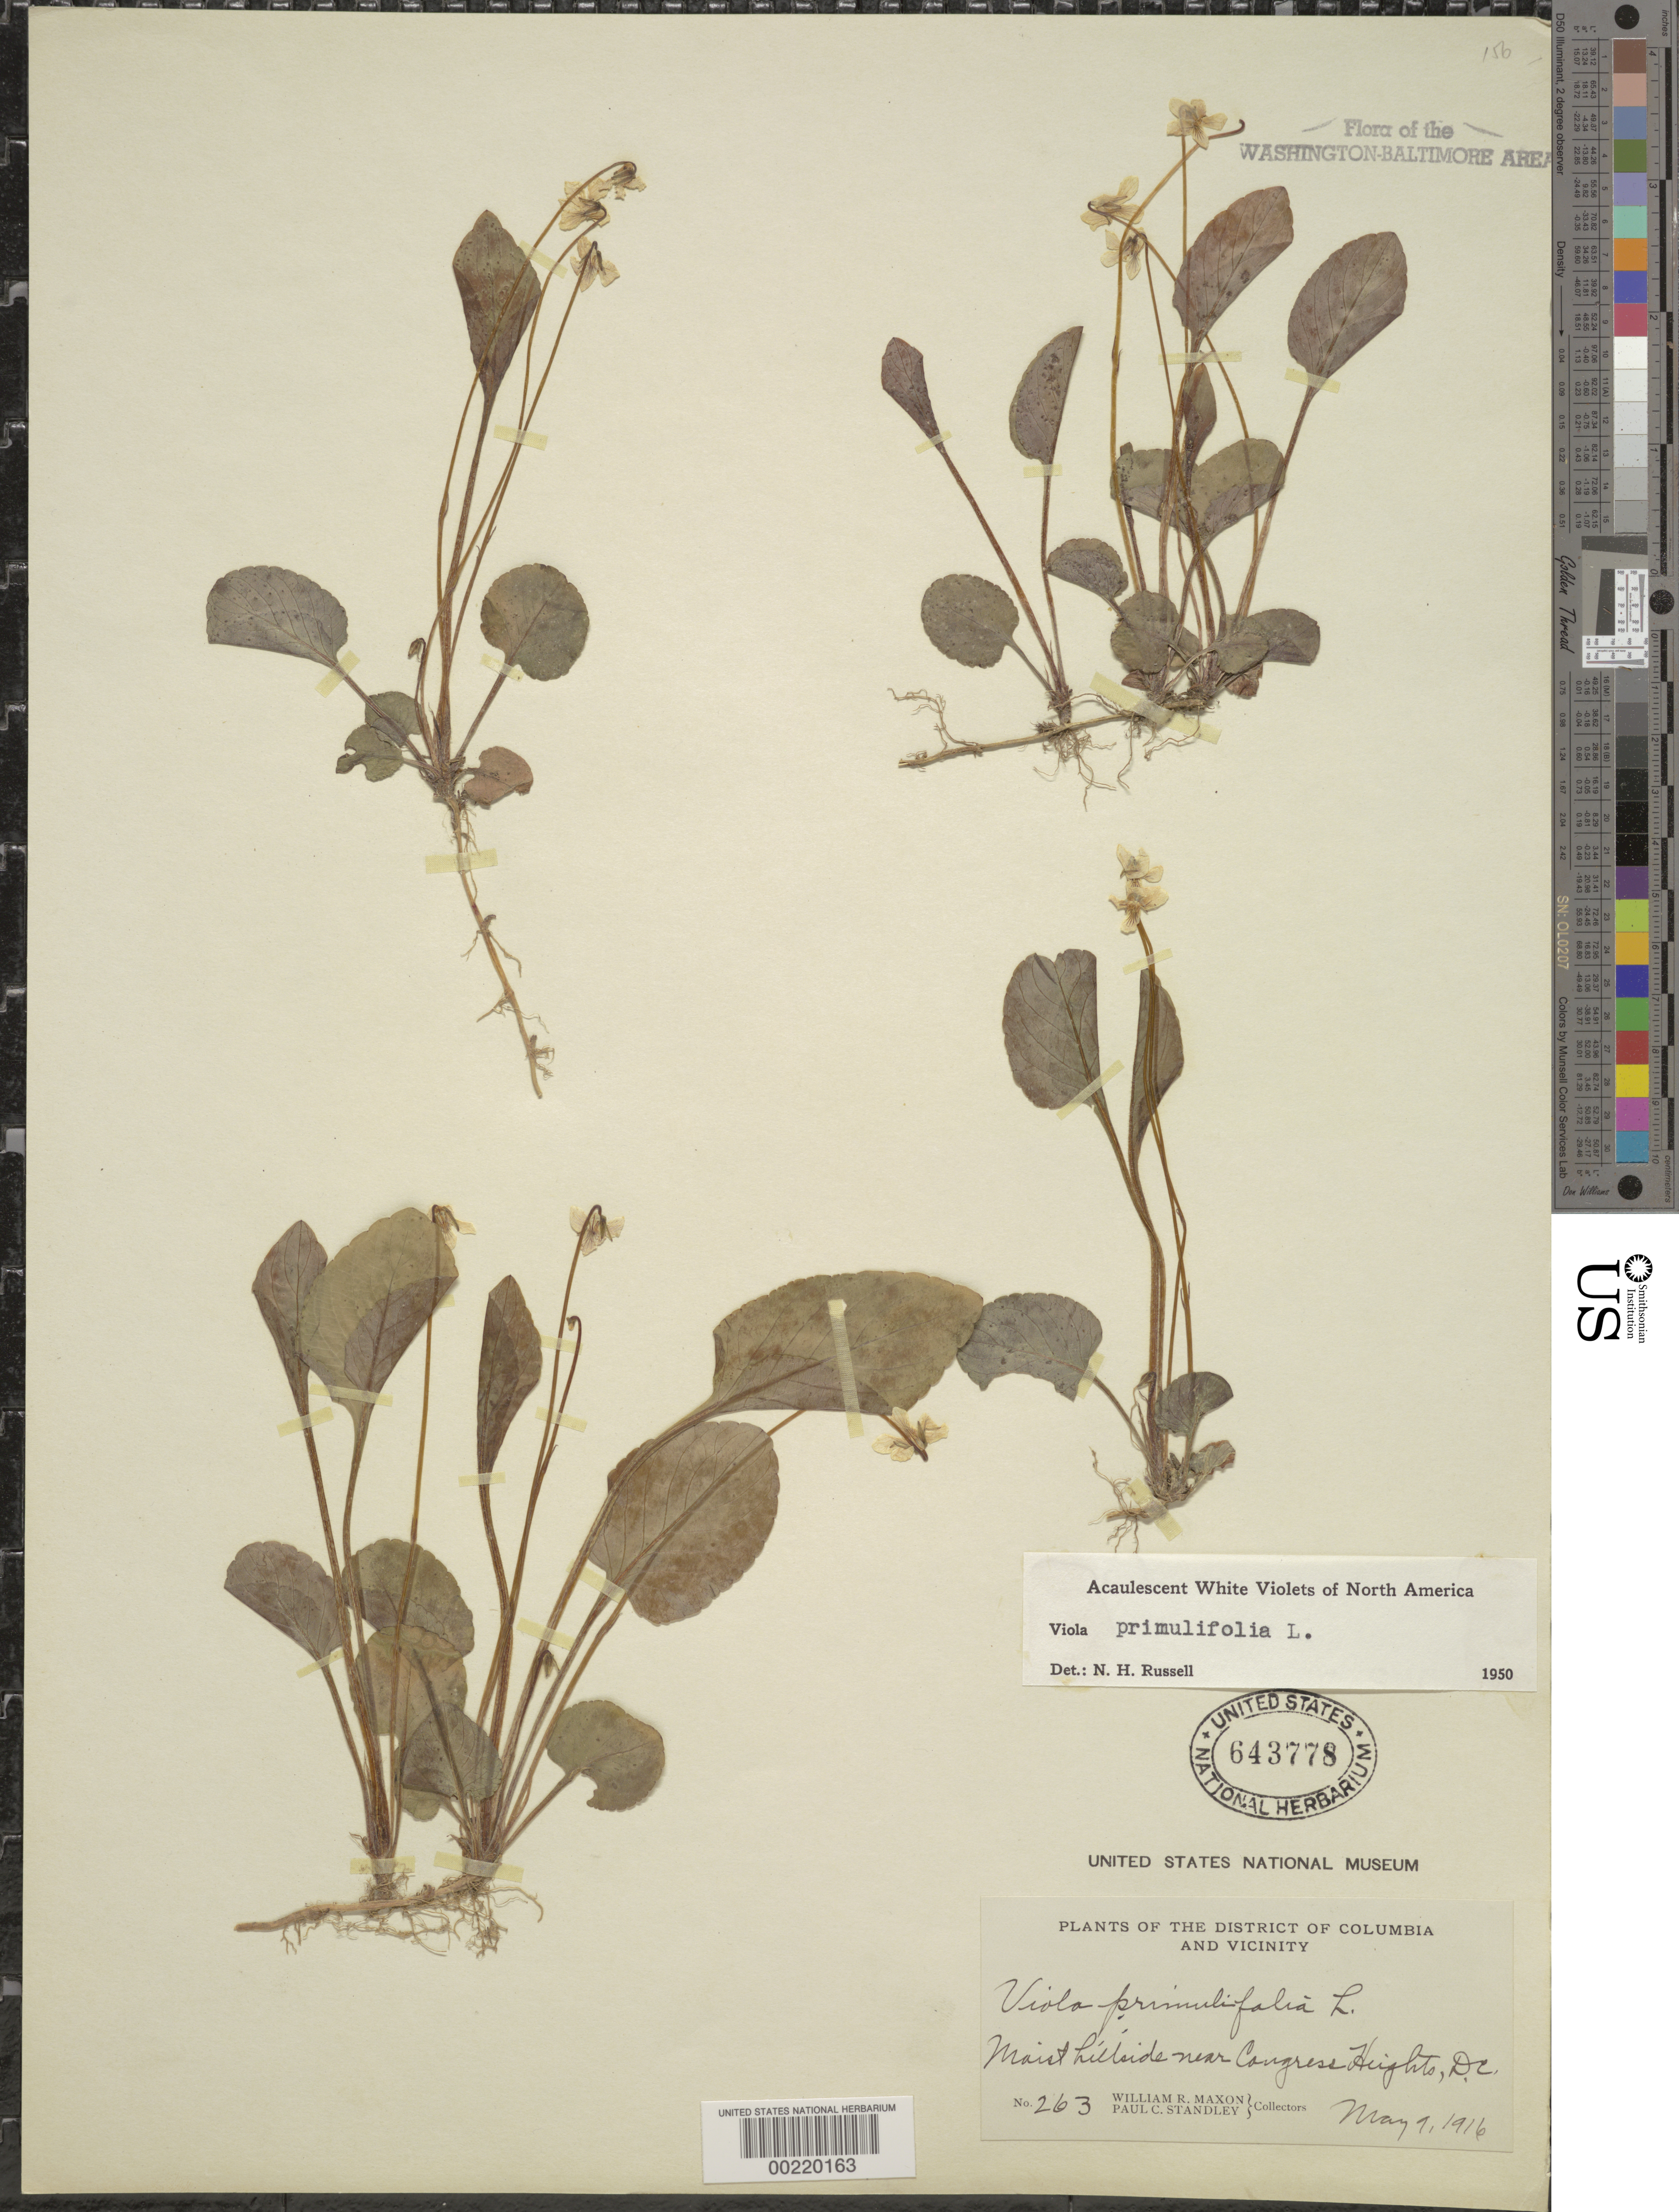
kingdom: Plantae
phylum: Tracheophyta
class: Magnoliopsida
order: Malpighiales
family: Violaceae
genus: Viola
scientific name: Viola primulifolia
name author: L.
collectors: W. R. Maxon & P. C. Standley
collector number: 263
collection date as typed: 09 May 1916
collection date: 1916-05-09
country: United States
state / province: District of Columbia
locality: Congress Heights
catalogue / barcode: US 643778